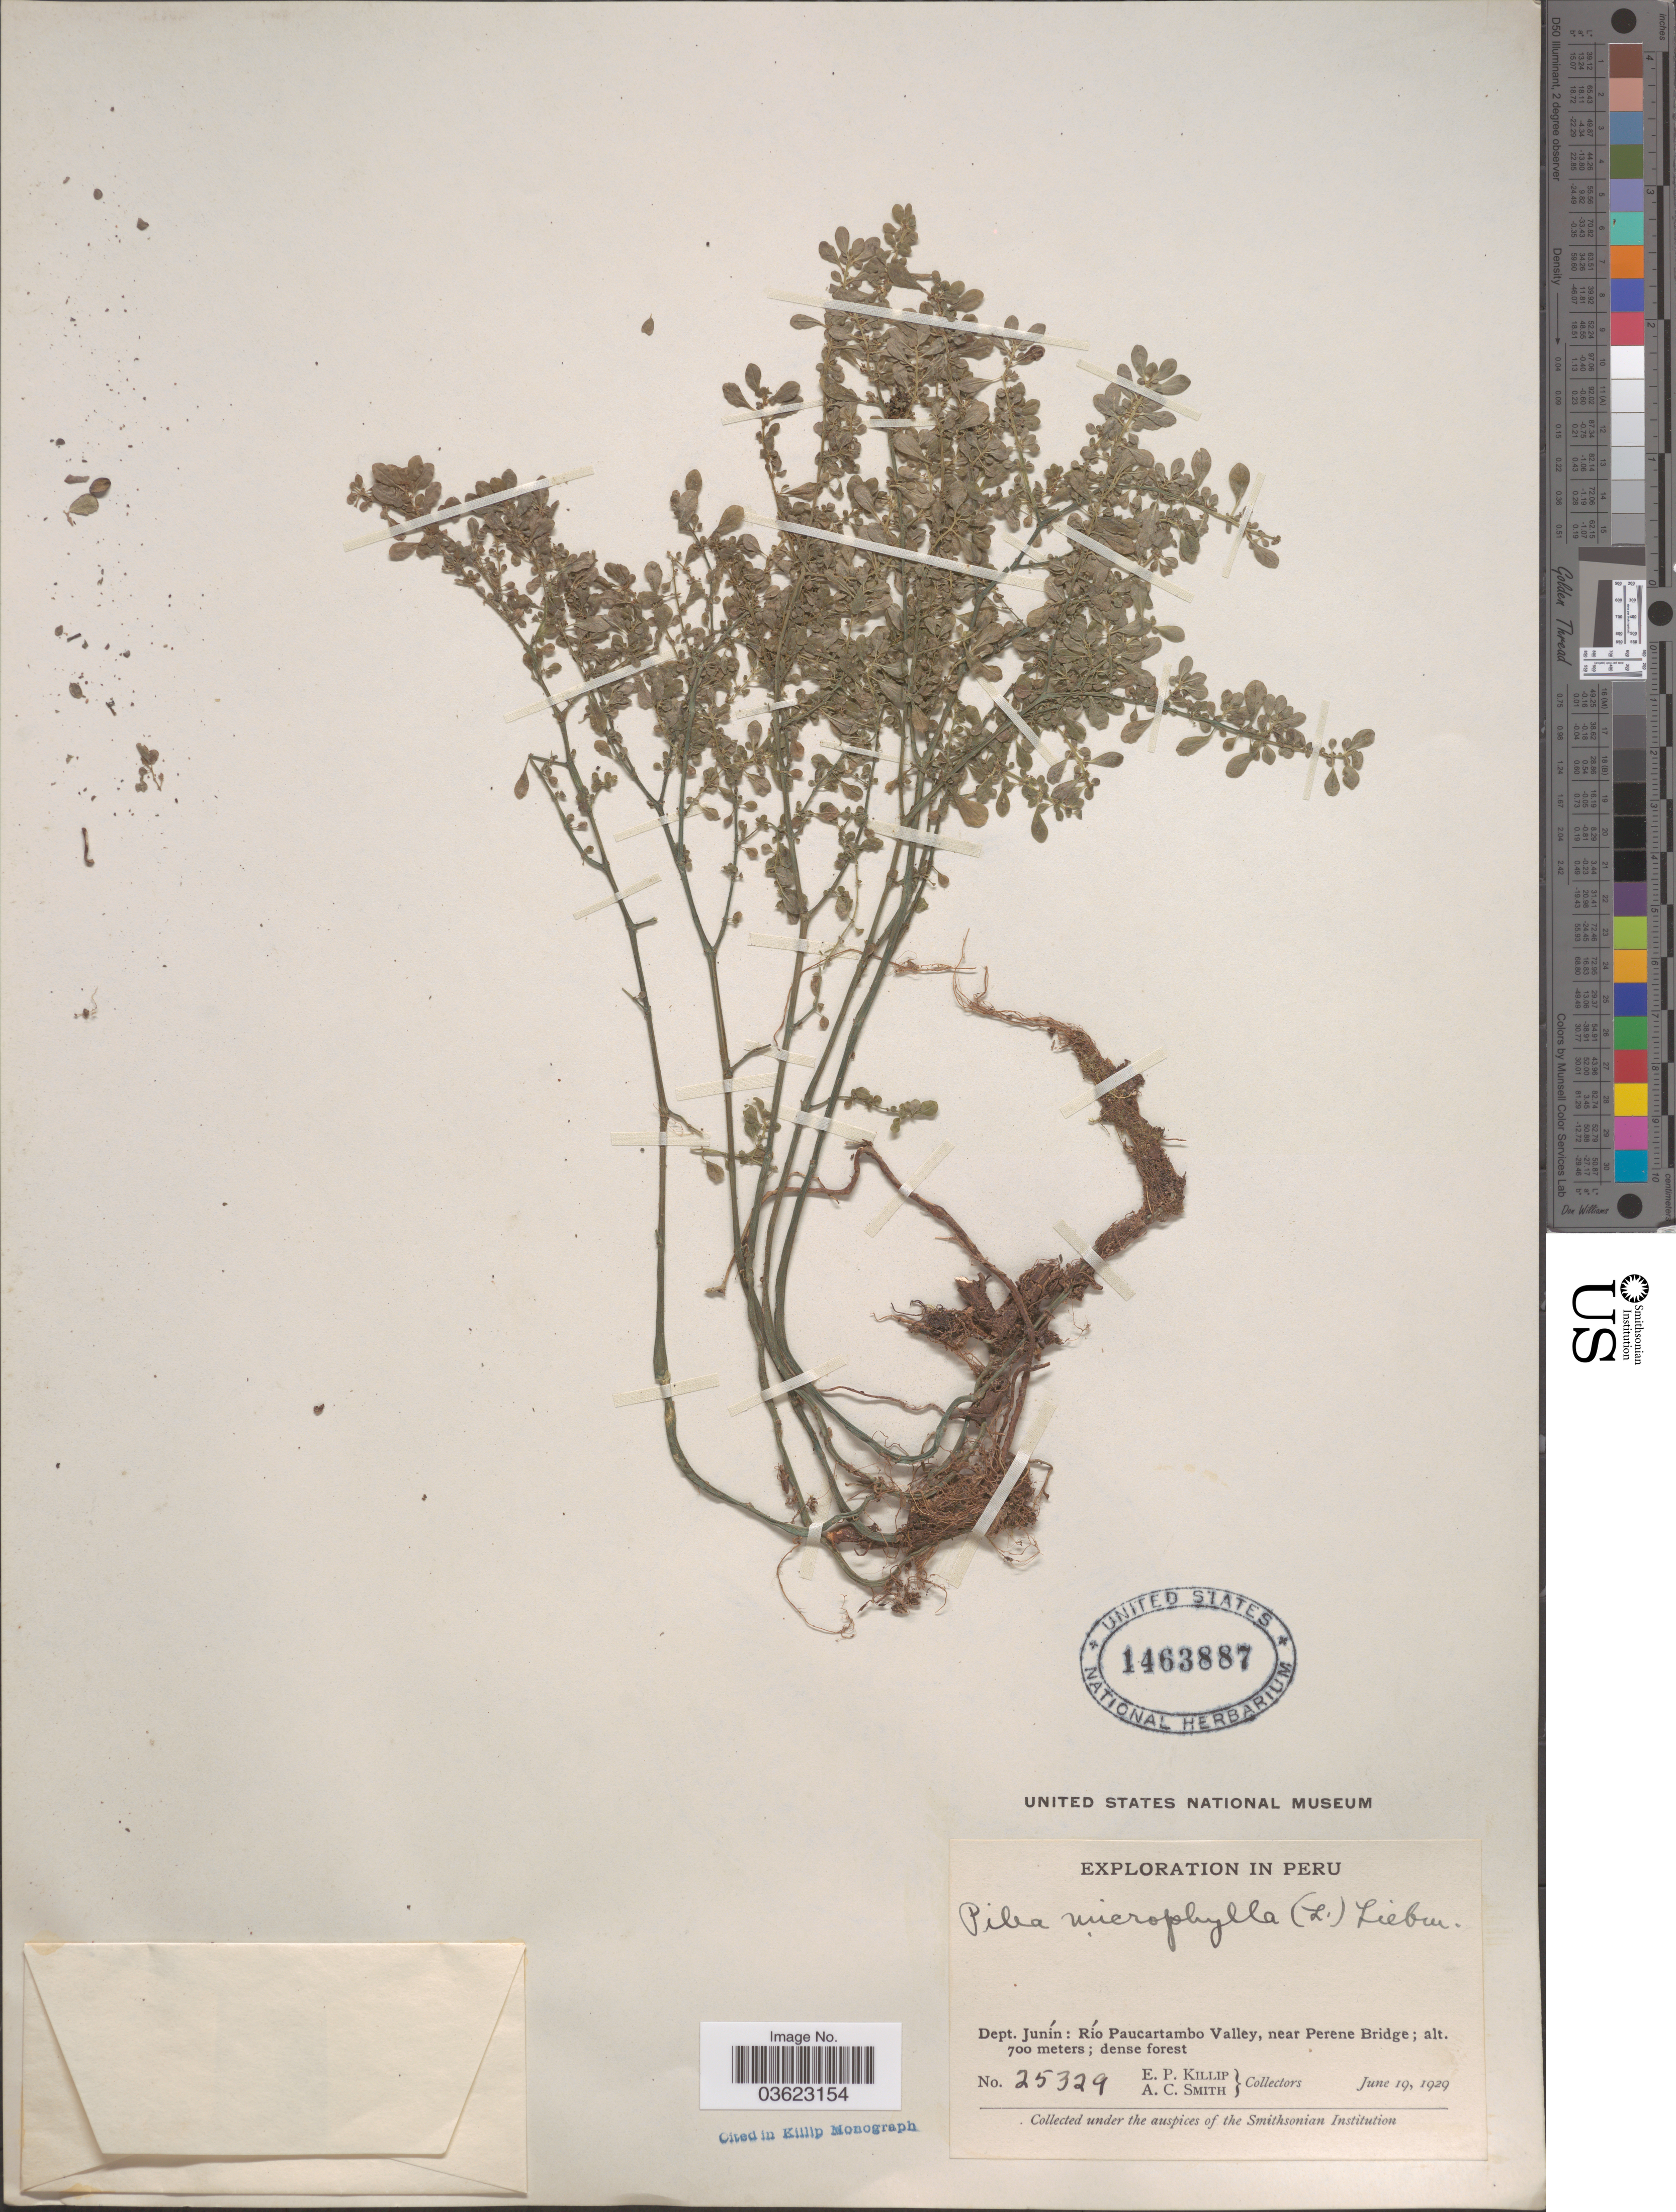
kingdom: Plantae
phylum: Tracheophyta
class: Magnoliopsida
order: Rosales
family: Urticaceae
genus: Pilea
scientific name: Pilea microphylla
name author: (L.) Liebm.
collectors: E. P. Killip & A. C. Smith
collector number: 25329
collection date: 1929-06-19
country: Peru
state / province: Junín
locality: Dept. Junín: Río Paucartambo Valley, near Perene Bridge.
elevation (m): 700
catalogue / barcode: US 1463887